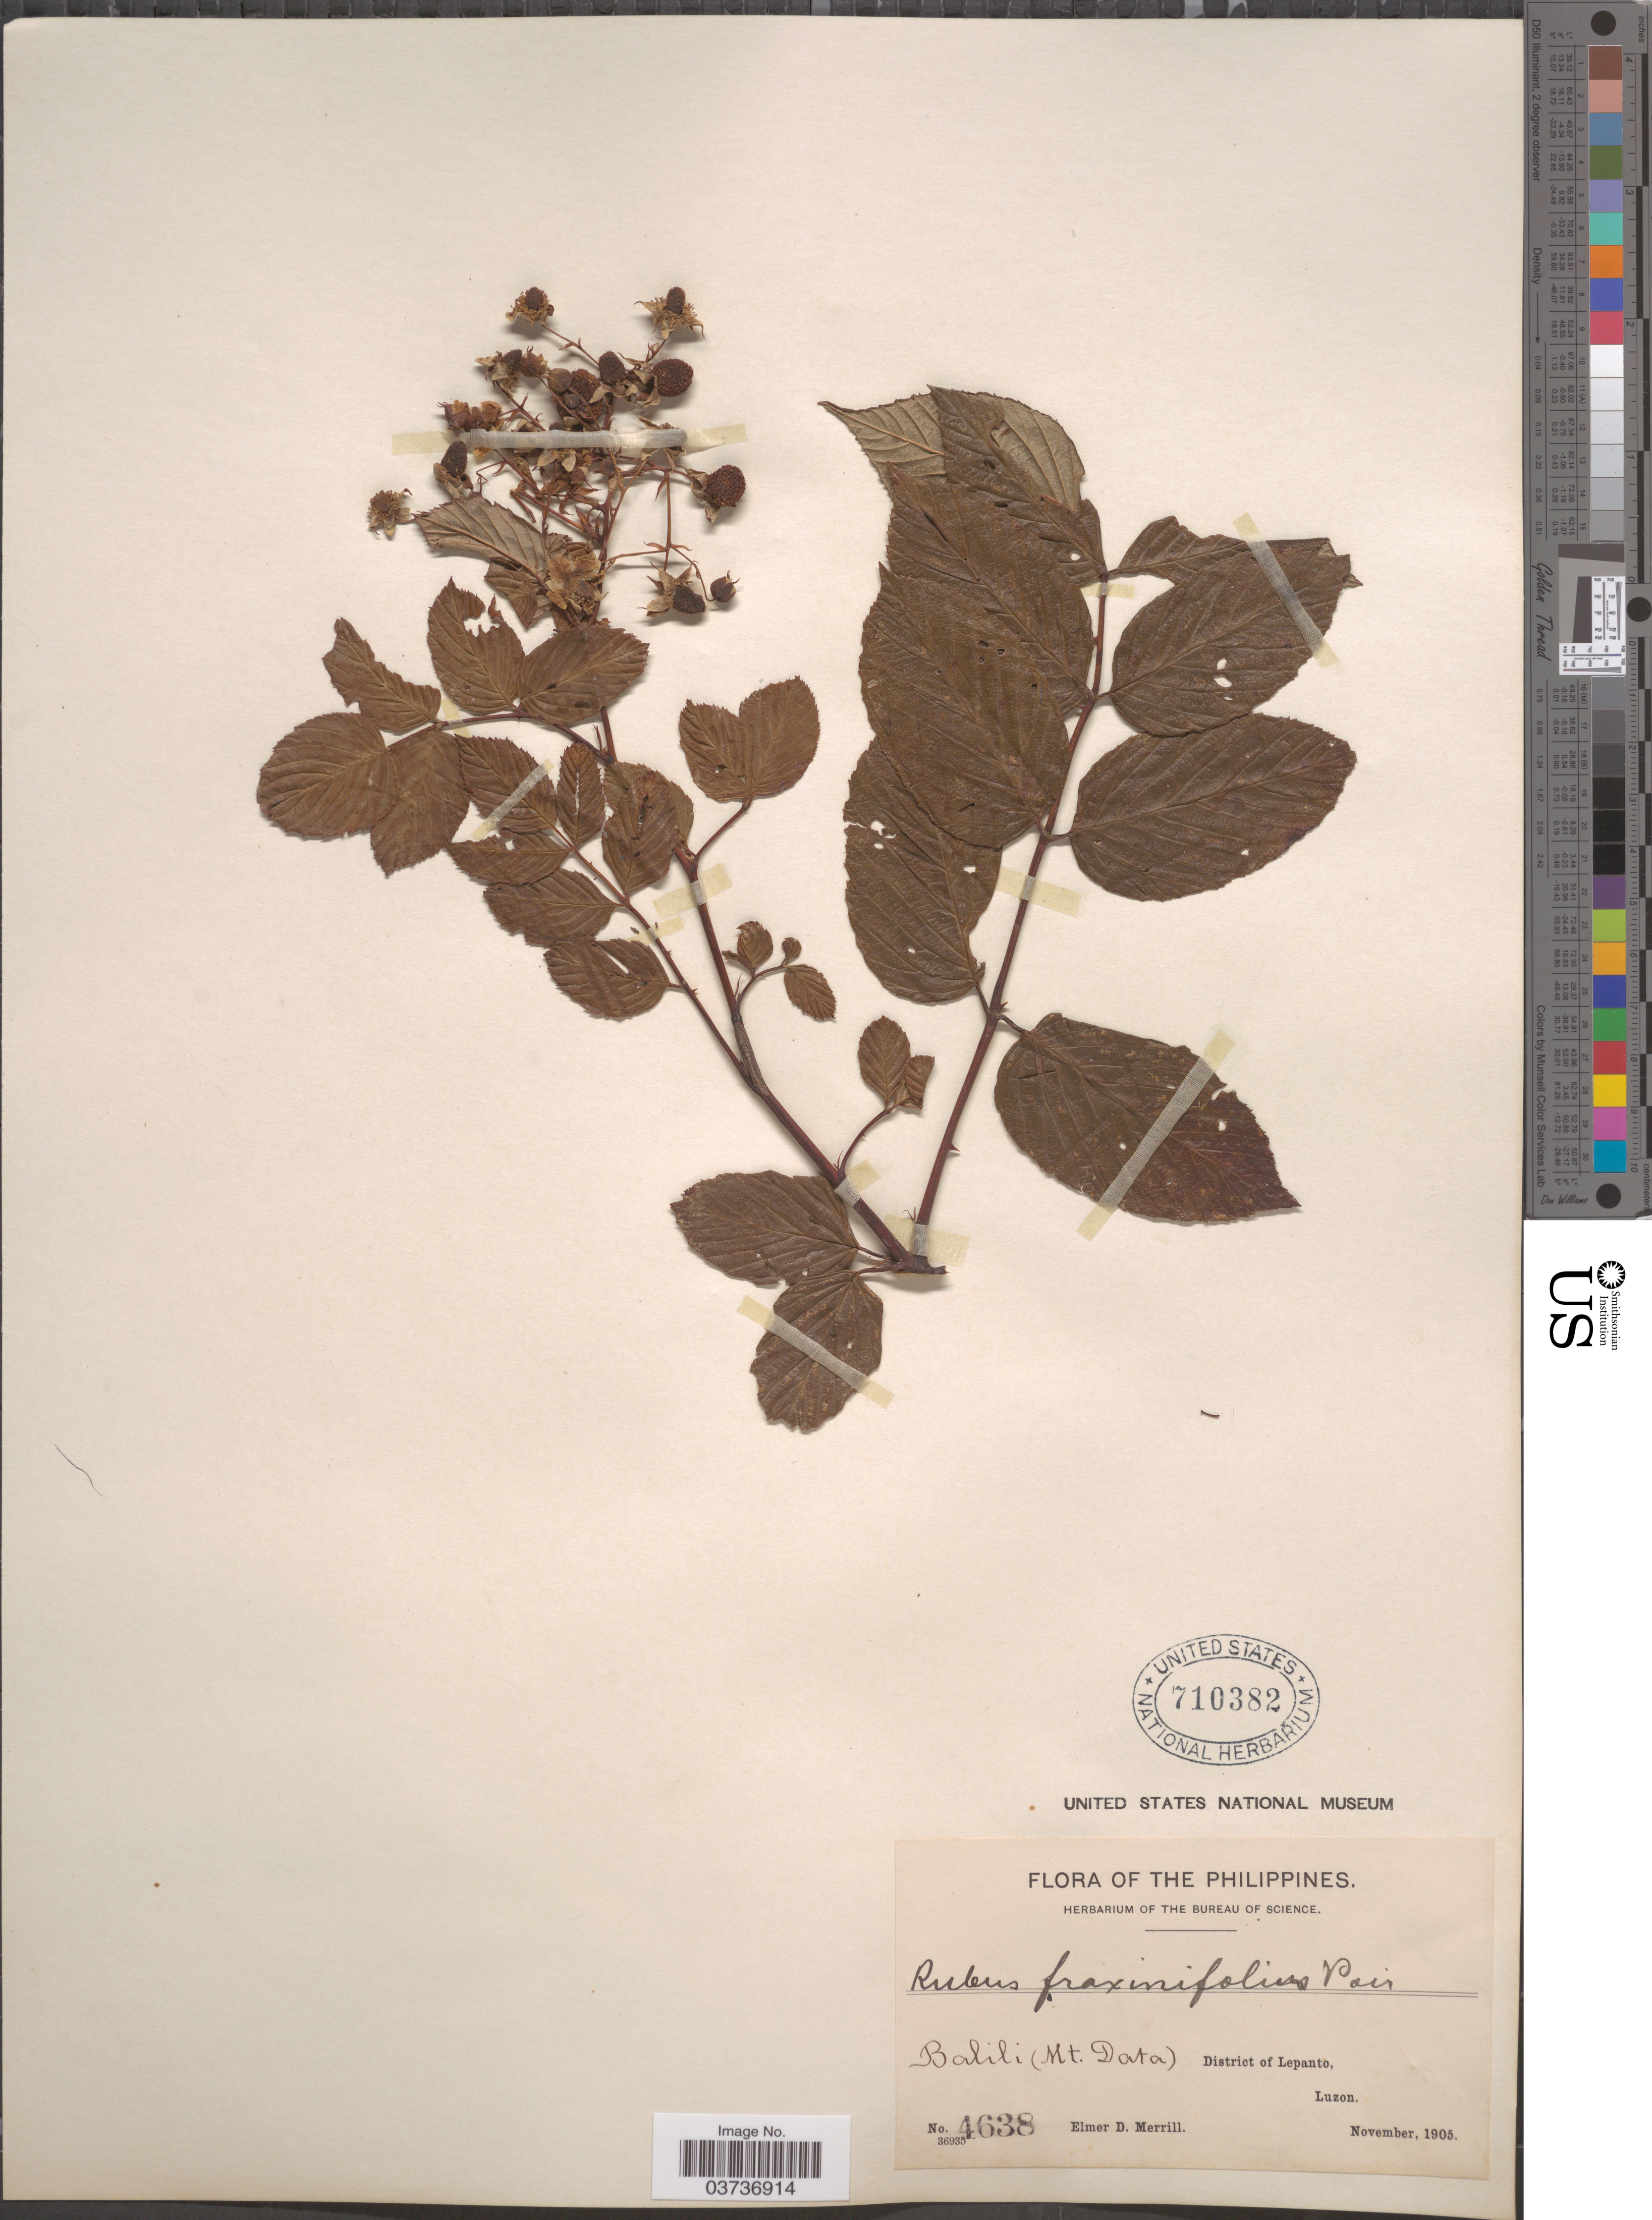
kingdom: Plantae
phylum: Tracheophyta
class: Magnoliopsida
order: Rosales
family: Rosaceae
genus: Rubus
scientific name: Rubus fraxinifolius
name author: Hayata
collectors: E. D. Merrill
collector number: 4638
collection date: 1905-11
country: Philippines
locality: Balili (Mt. Data) District of Lepanto, Luzon.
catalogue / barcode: US 710382